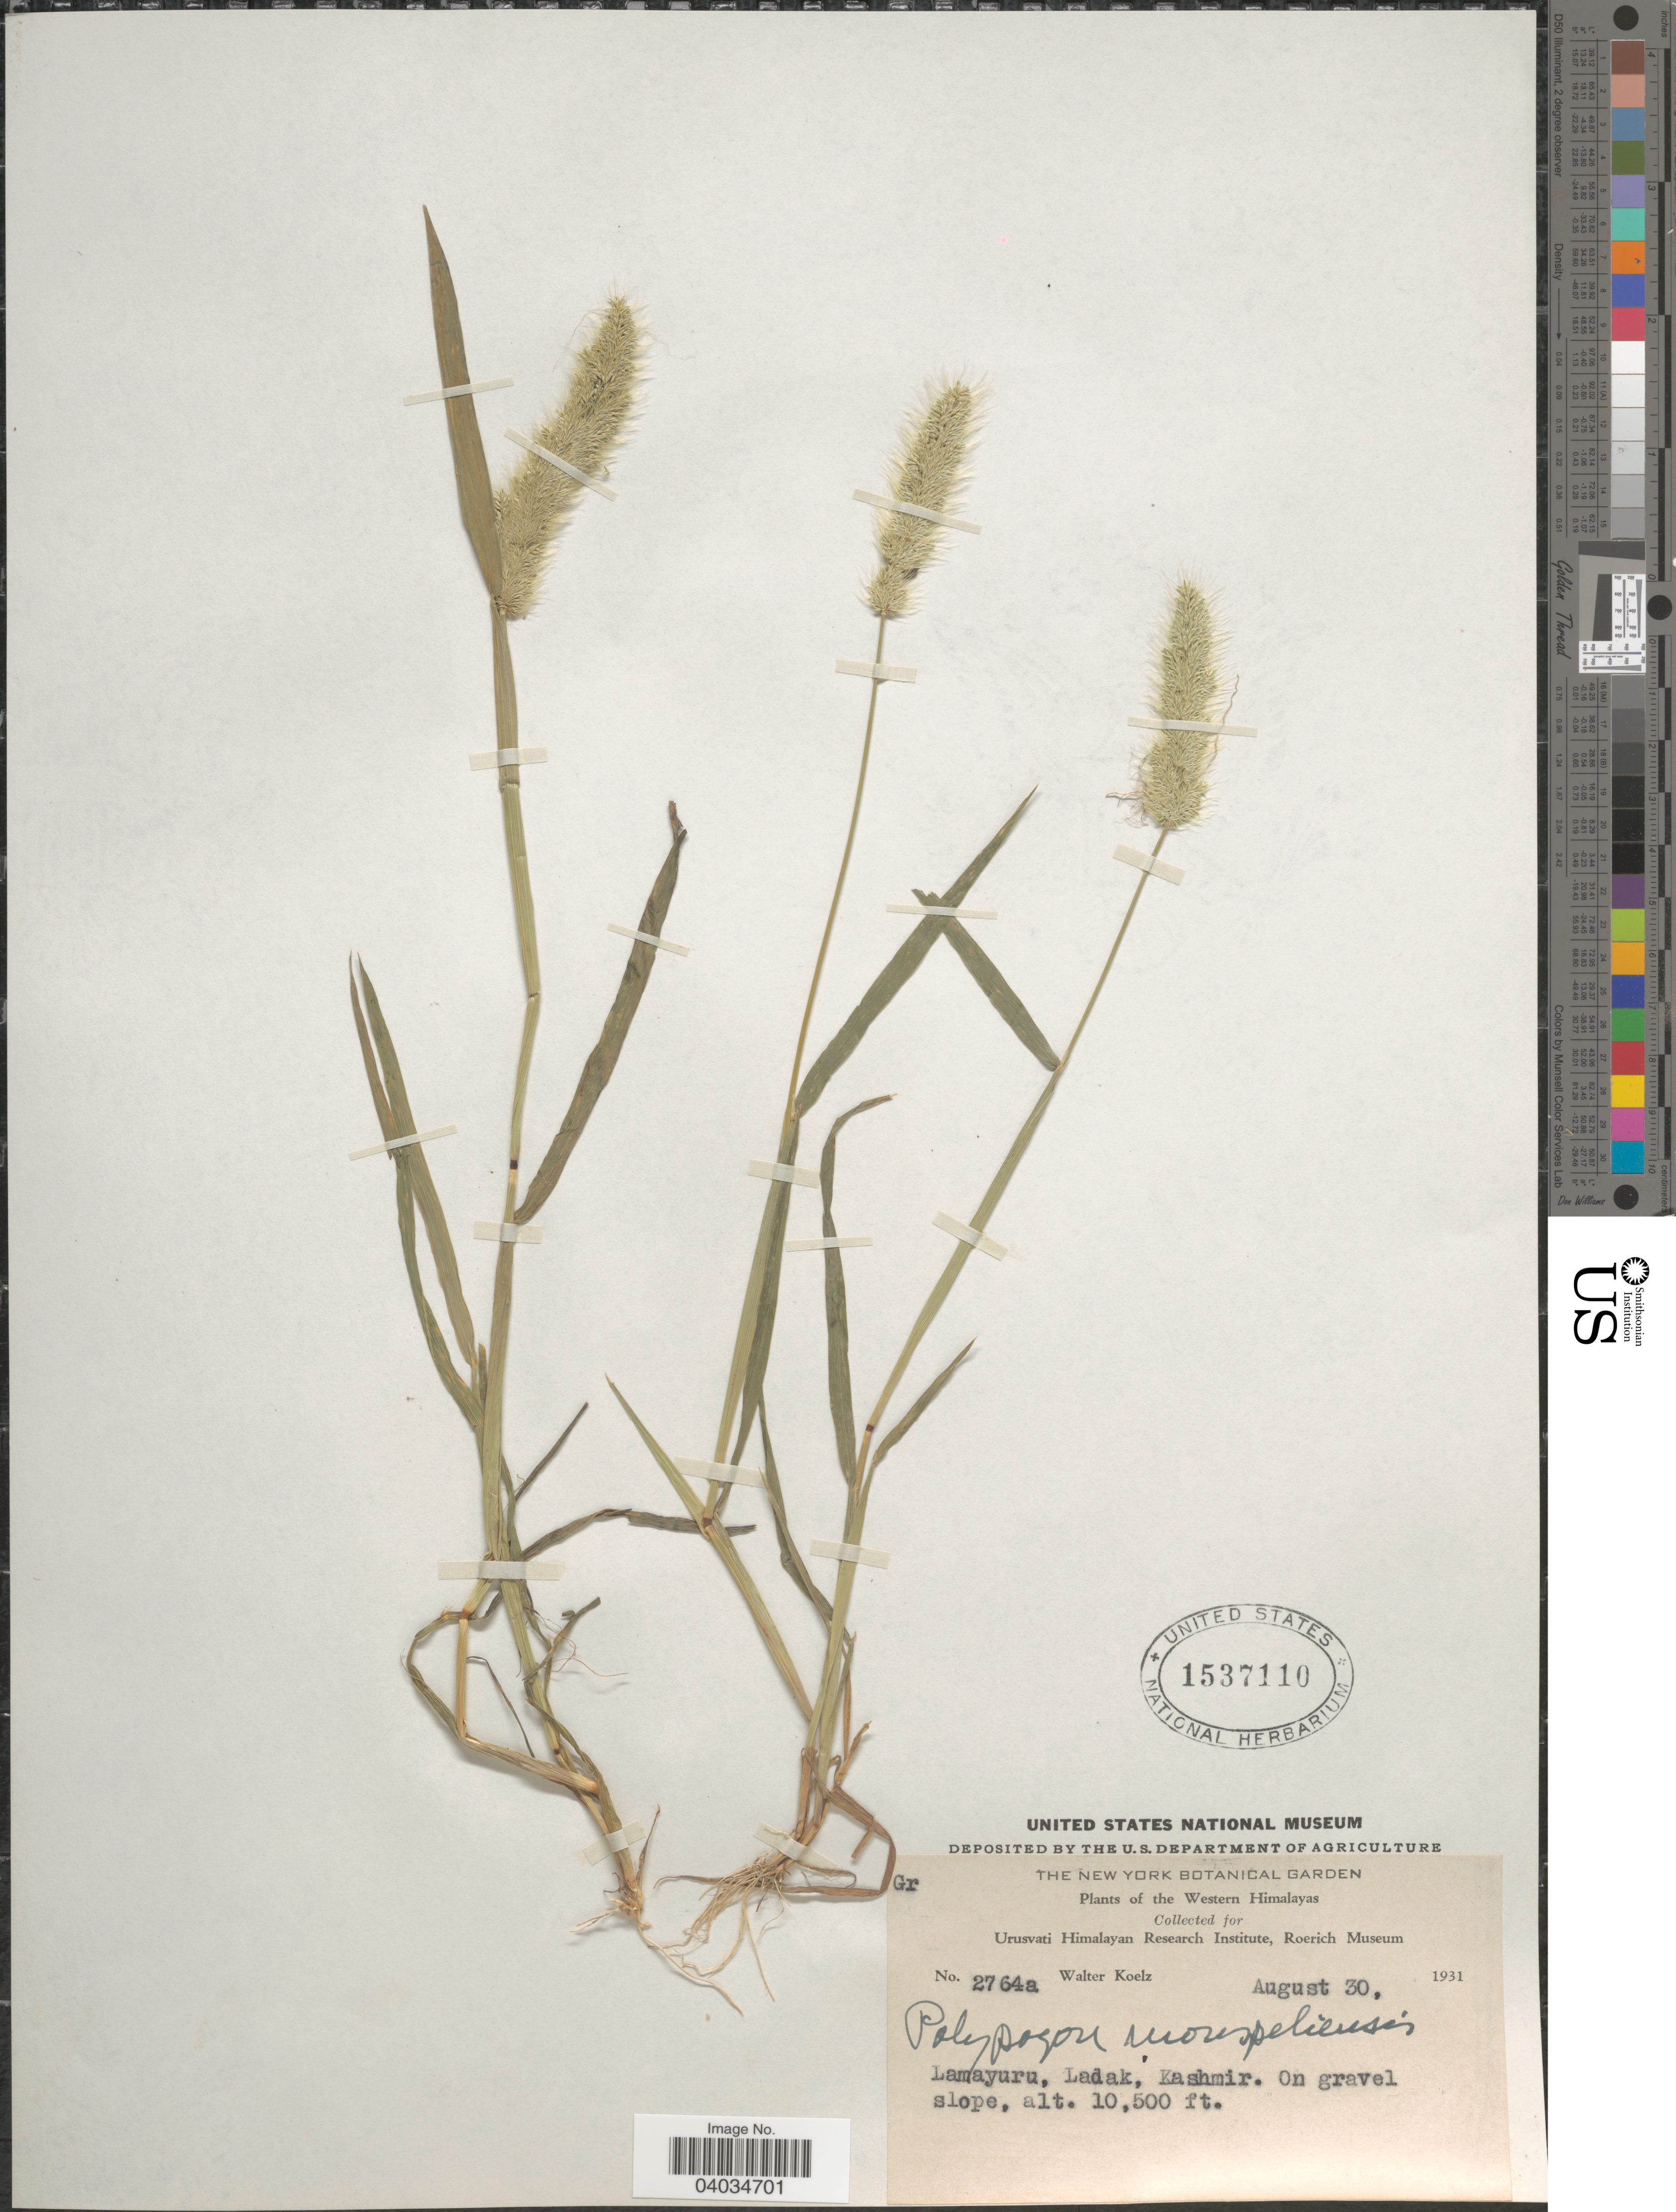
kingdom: Plantae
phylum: Tracheophyta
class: Liliopsida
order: Poales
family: Poaceae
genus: Polypogon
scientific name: Polypogon monspeliensis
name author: (L.) Desf.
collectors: W. N. Koelz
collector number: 2764a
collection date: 1931-08-30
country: India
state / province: Ladakh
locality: Western Himalayas. Lamayuru, Ladak, Kashmir.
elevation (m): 3200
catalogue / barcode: US 1537110